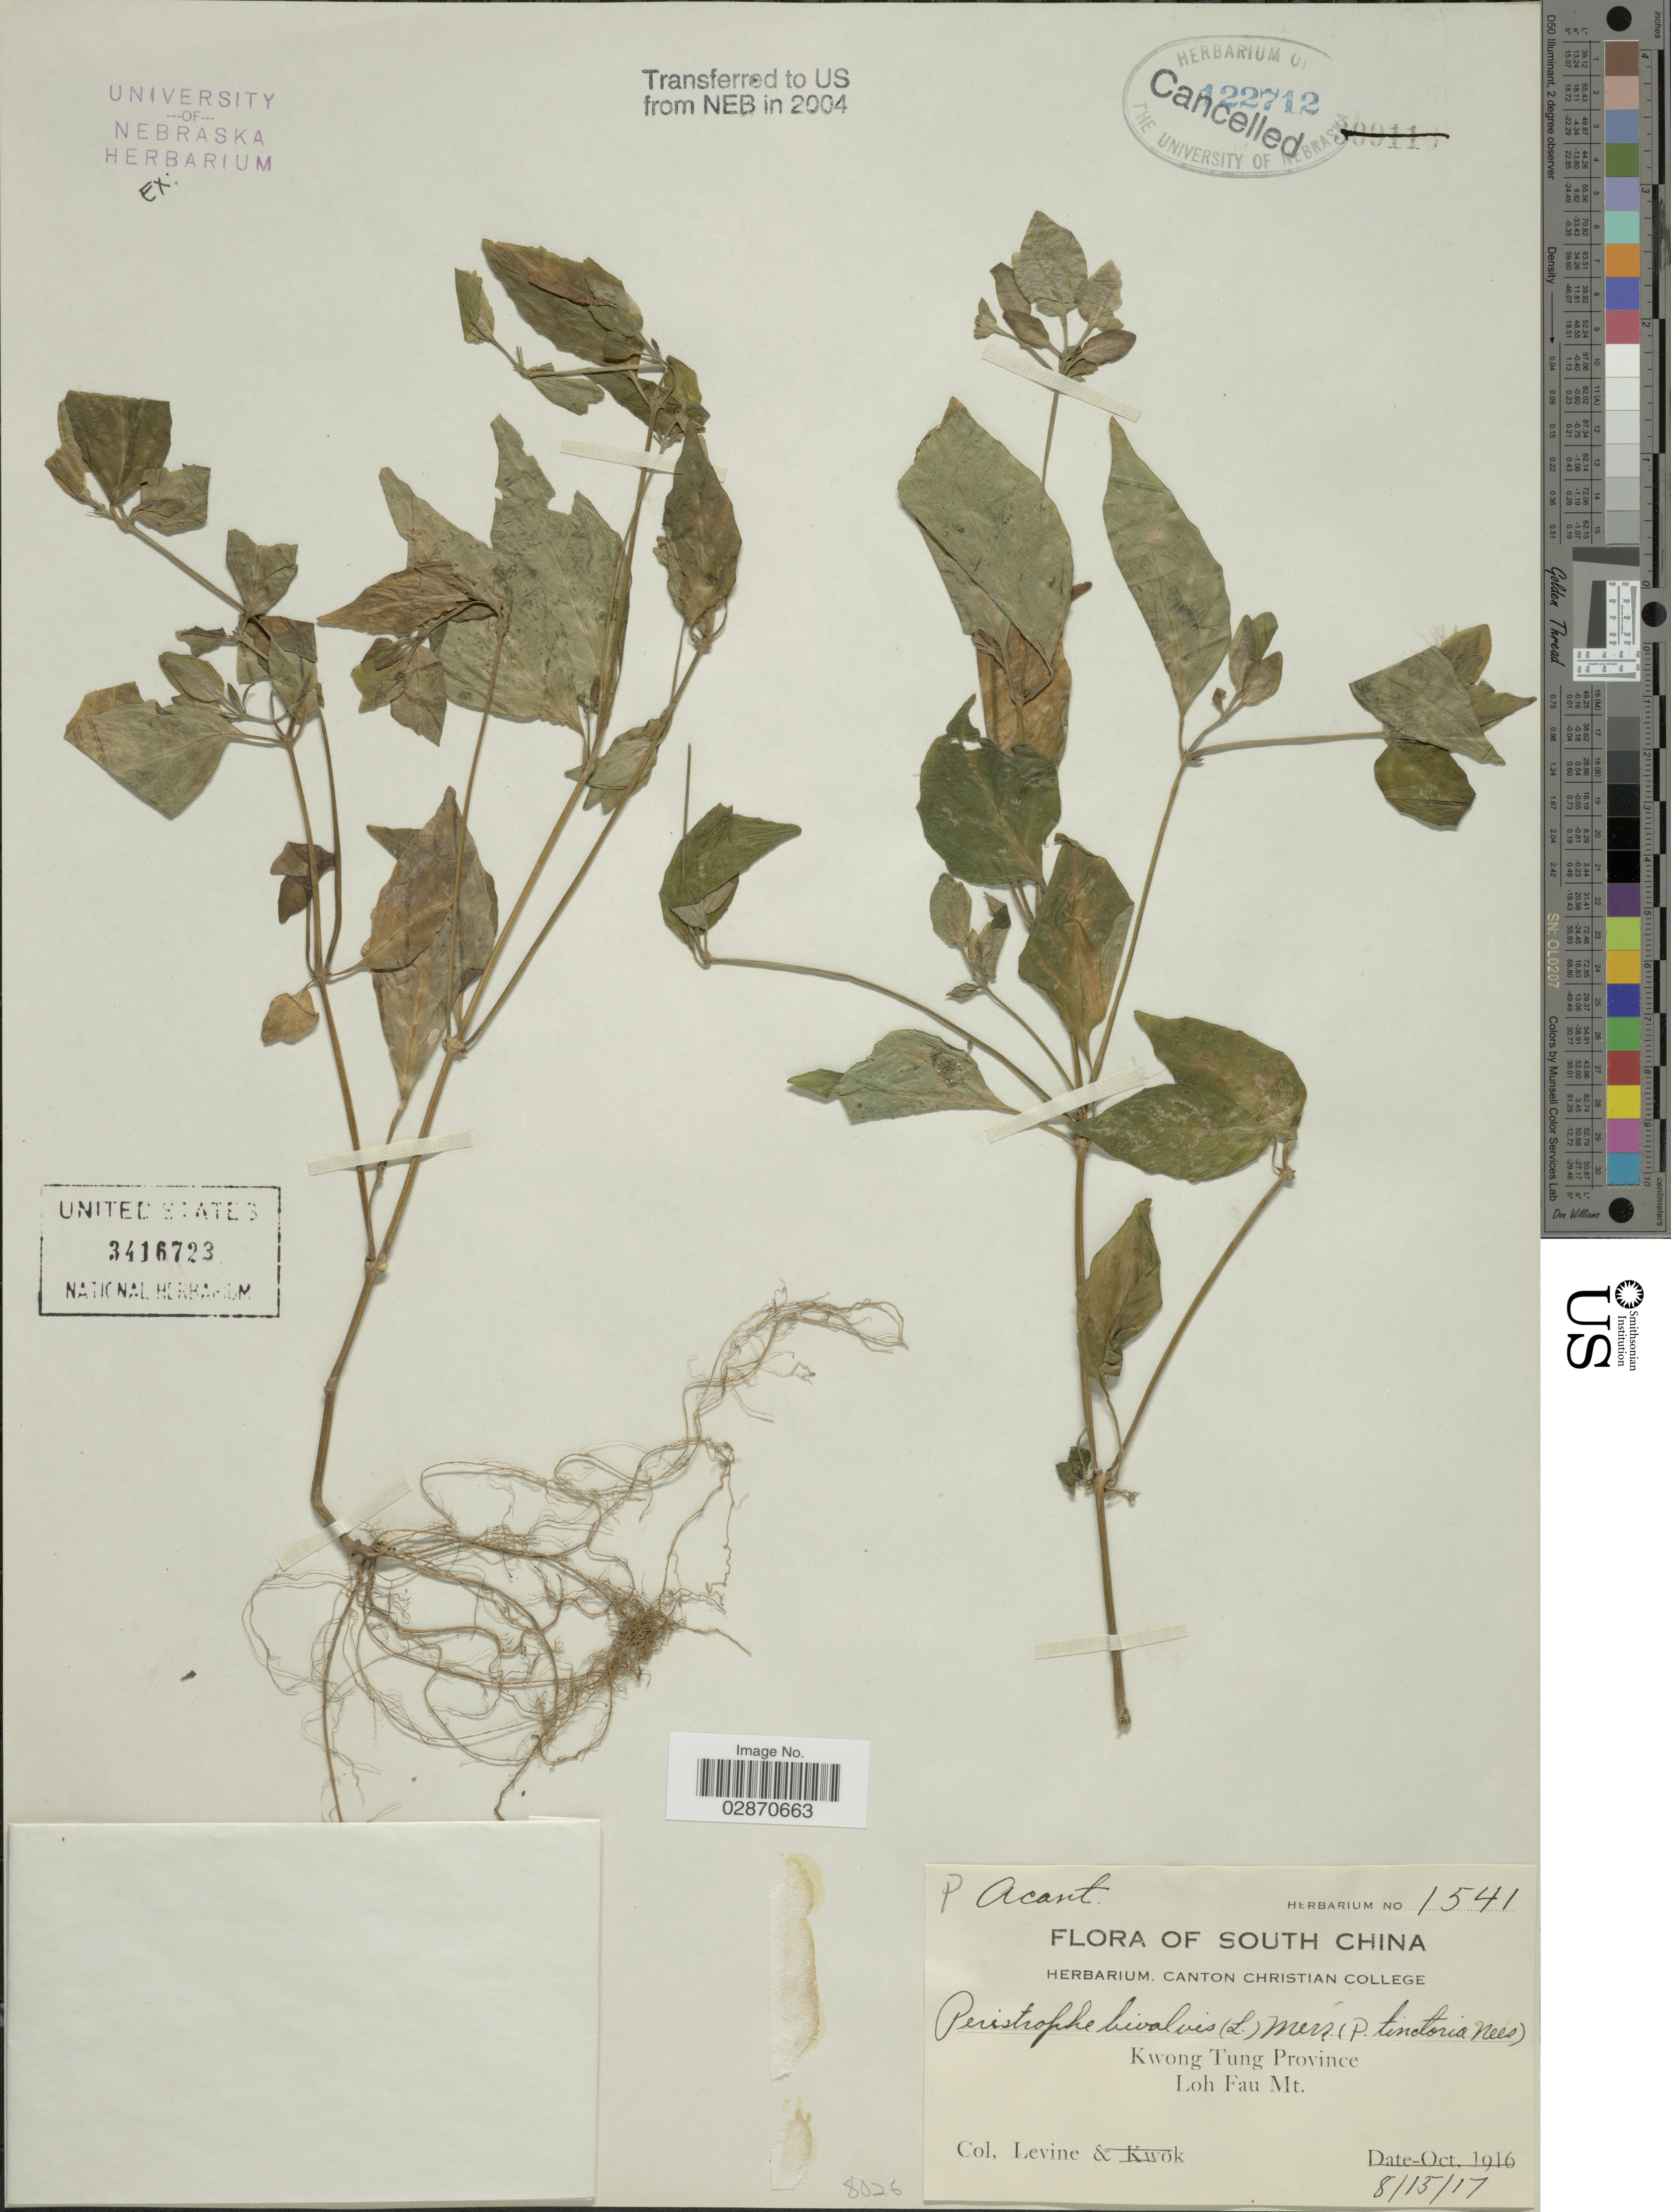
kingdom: Plantae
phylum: Tracheophyta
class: Magnoliopsida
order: Lamiales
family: Acanthaceae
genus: Peristrophe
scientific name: Peristrophe bivalvis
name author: (L.) Merr.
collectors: -. Levine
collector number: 1541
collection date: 1917-08-15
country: China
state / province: Guangdong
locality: South China. Kwong Tung Province. Loh Fau Mt.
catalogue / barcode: US 3416723